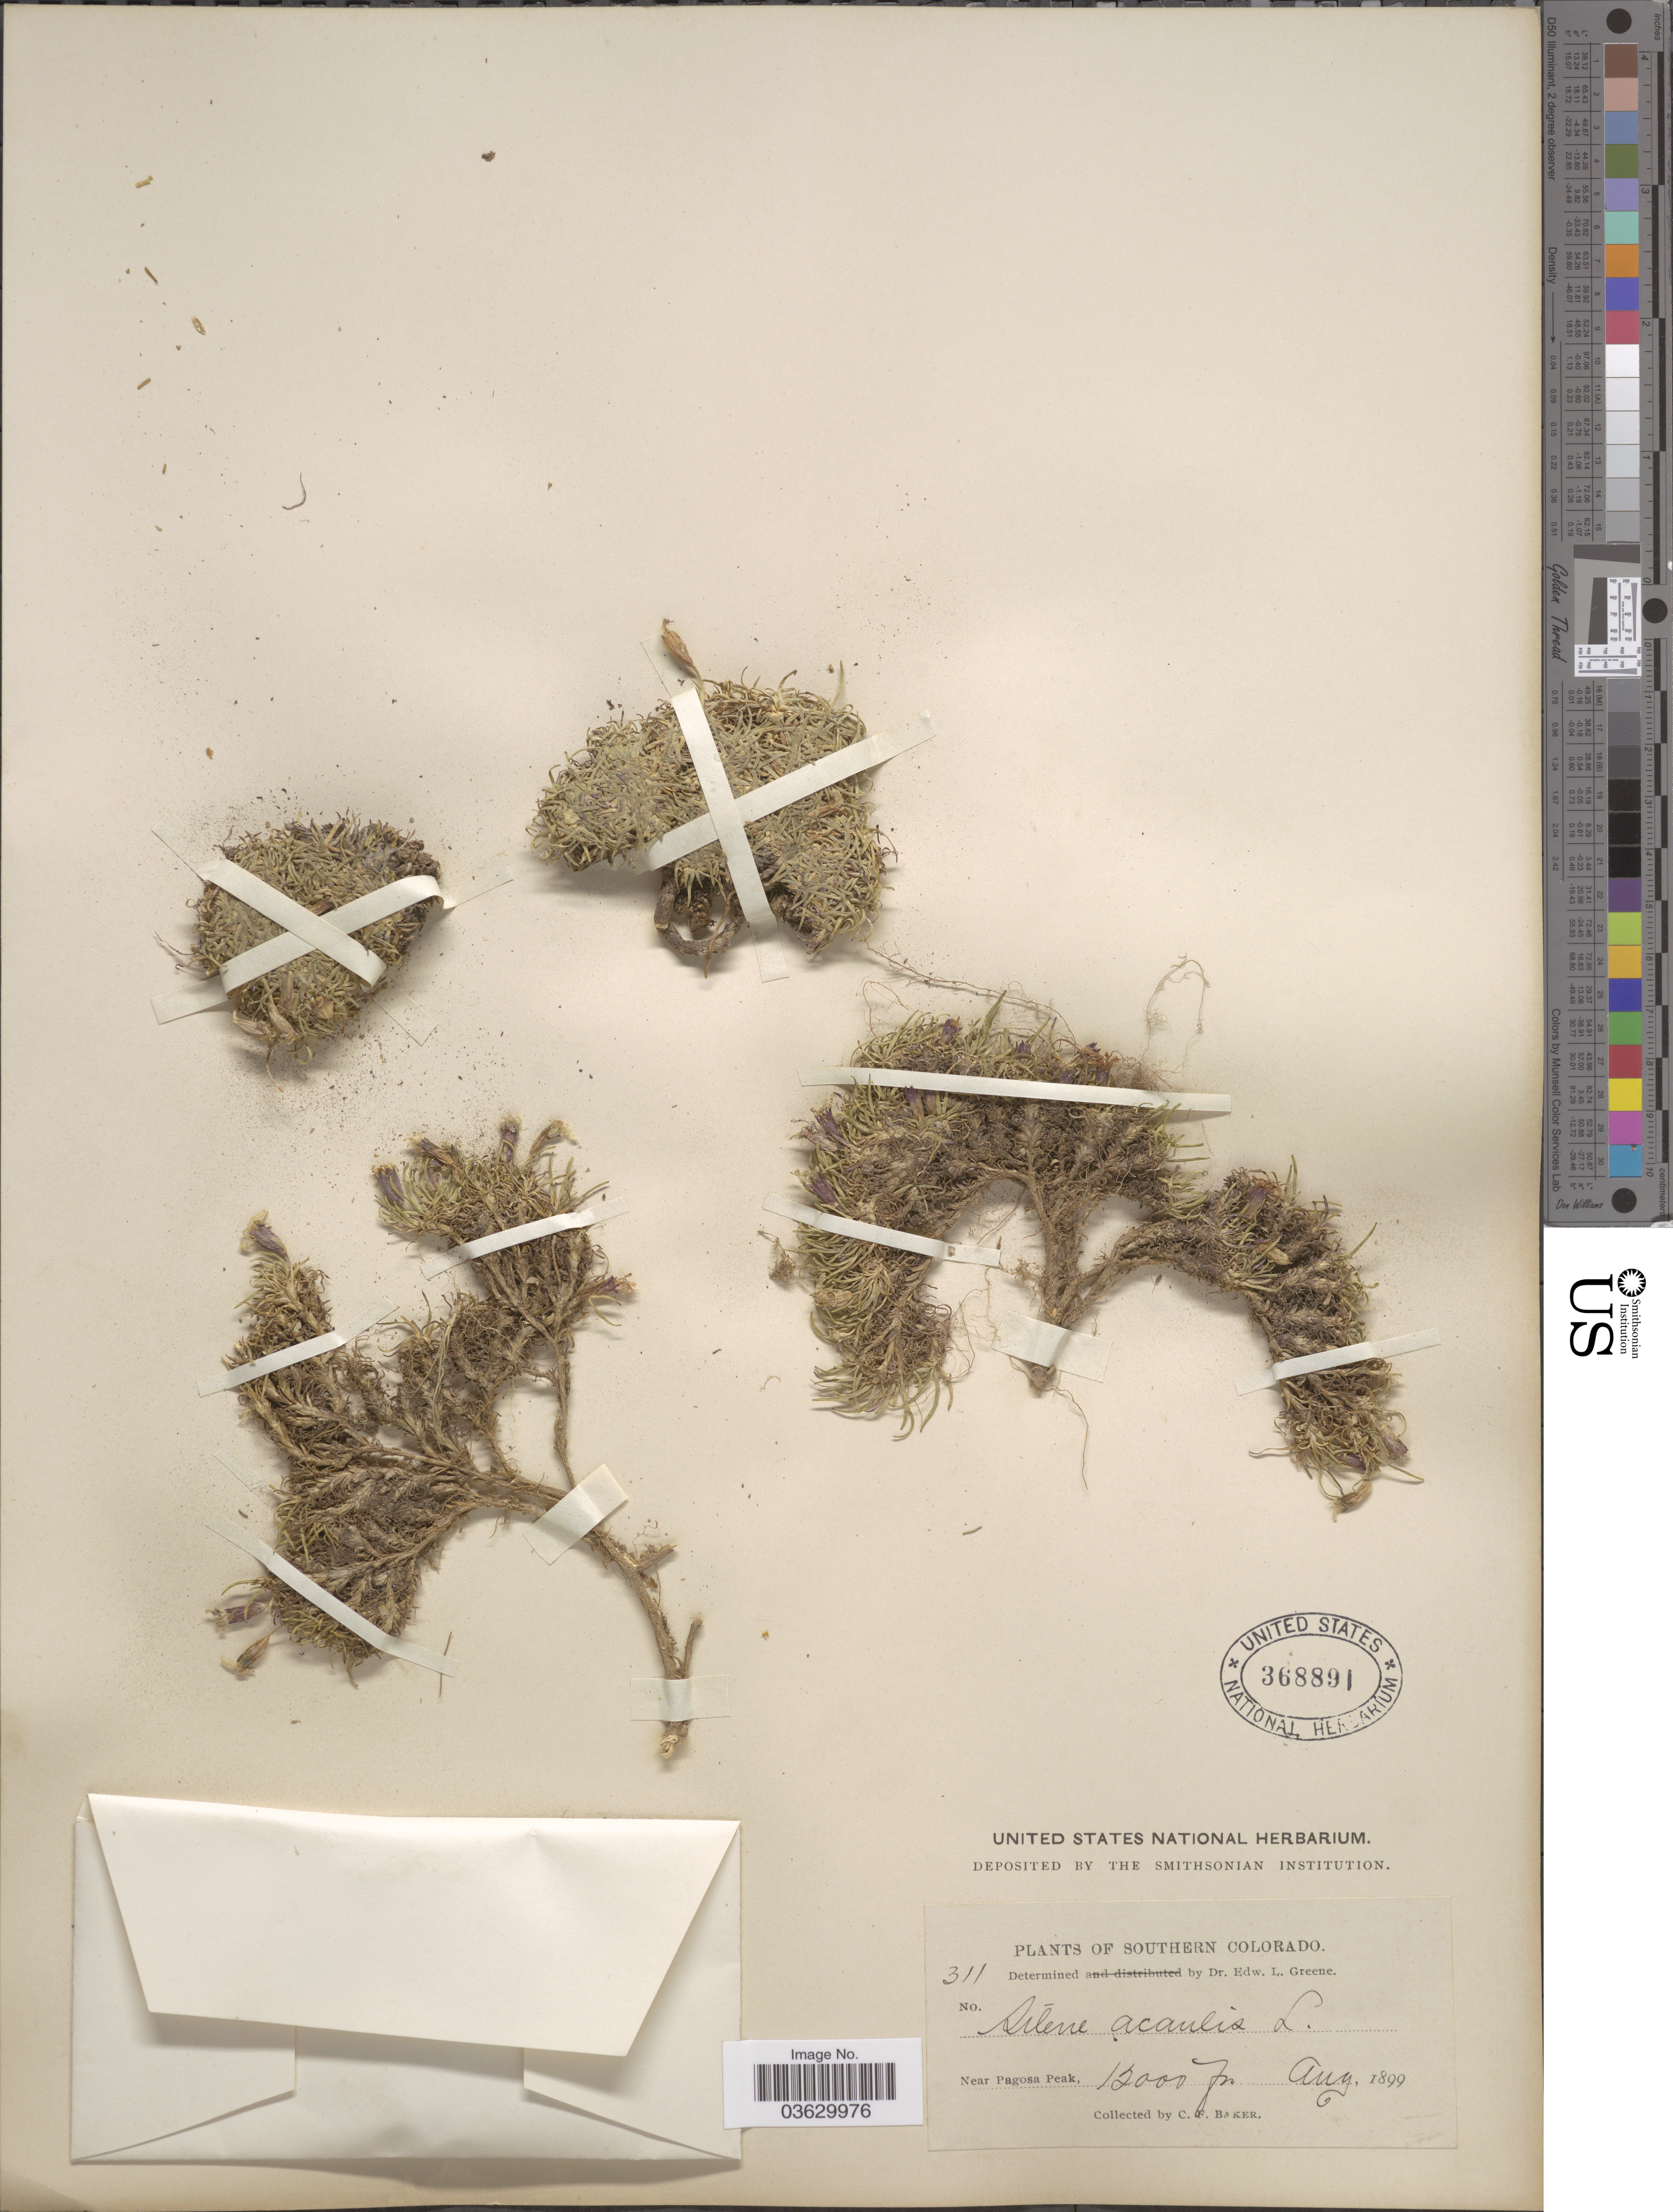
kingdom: Plantae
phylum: Tracheophyta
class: Magnoliopsida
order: Caryophyllales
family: Caryophyllaceae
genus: Silene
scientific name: Silene acaulis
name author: (L.) Jacq.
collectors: C. F. Baker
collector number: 311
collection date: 1899-08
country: United States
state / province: Colorado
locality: Southern Colorado. Near Pagosa Peak.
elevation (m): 3658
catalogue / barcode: US 368891